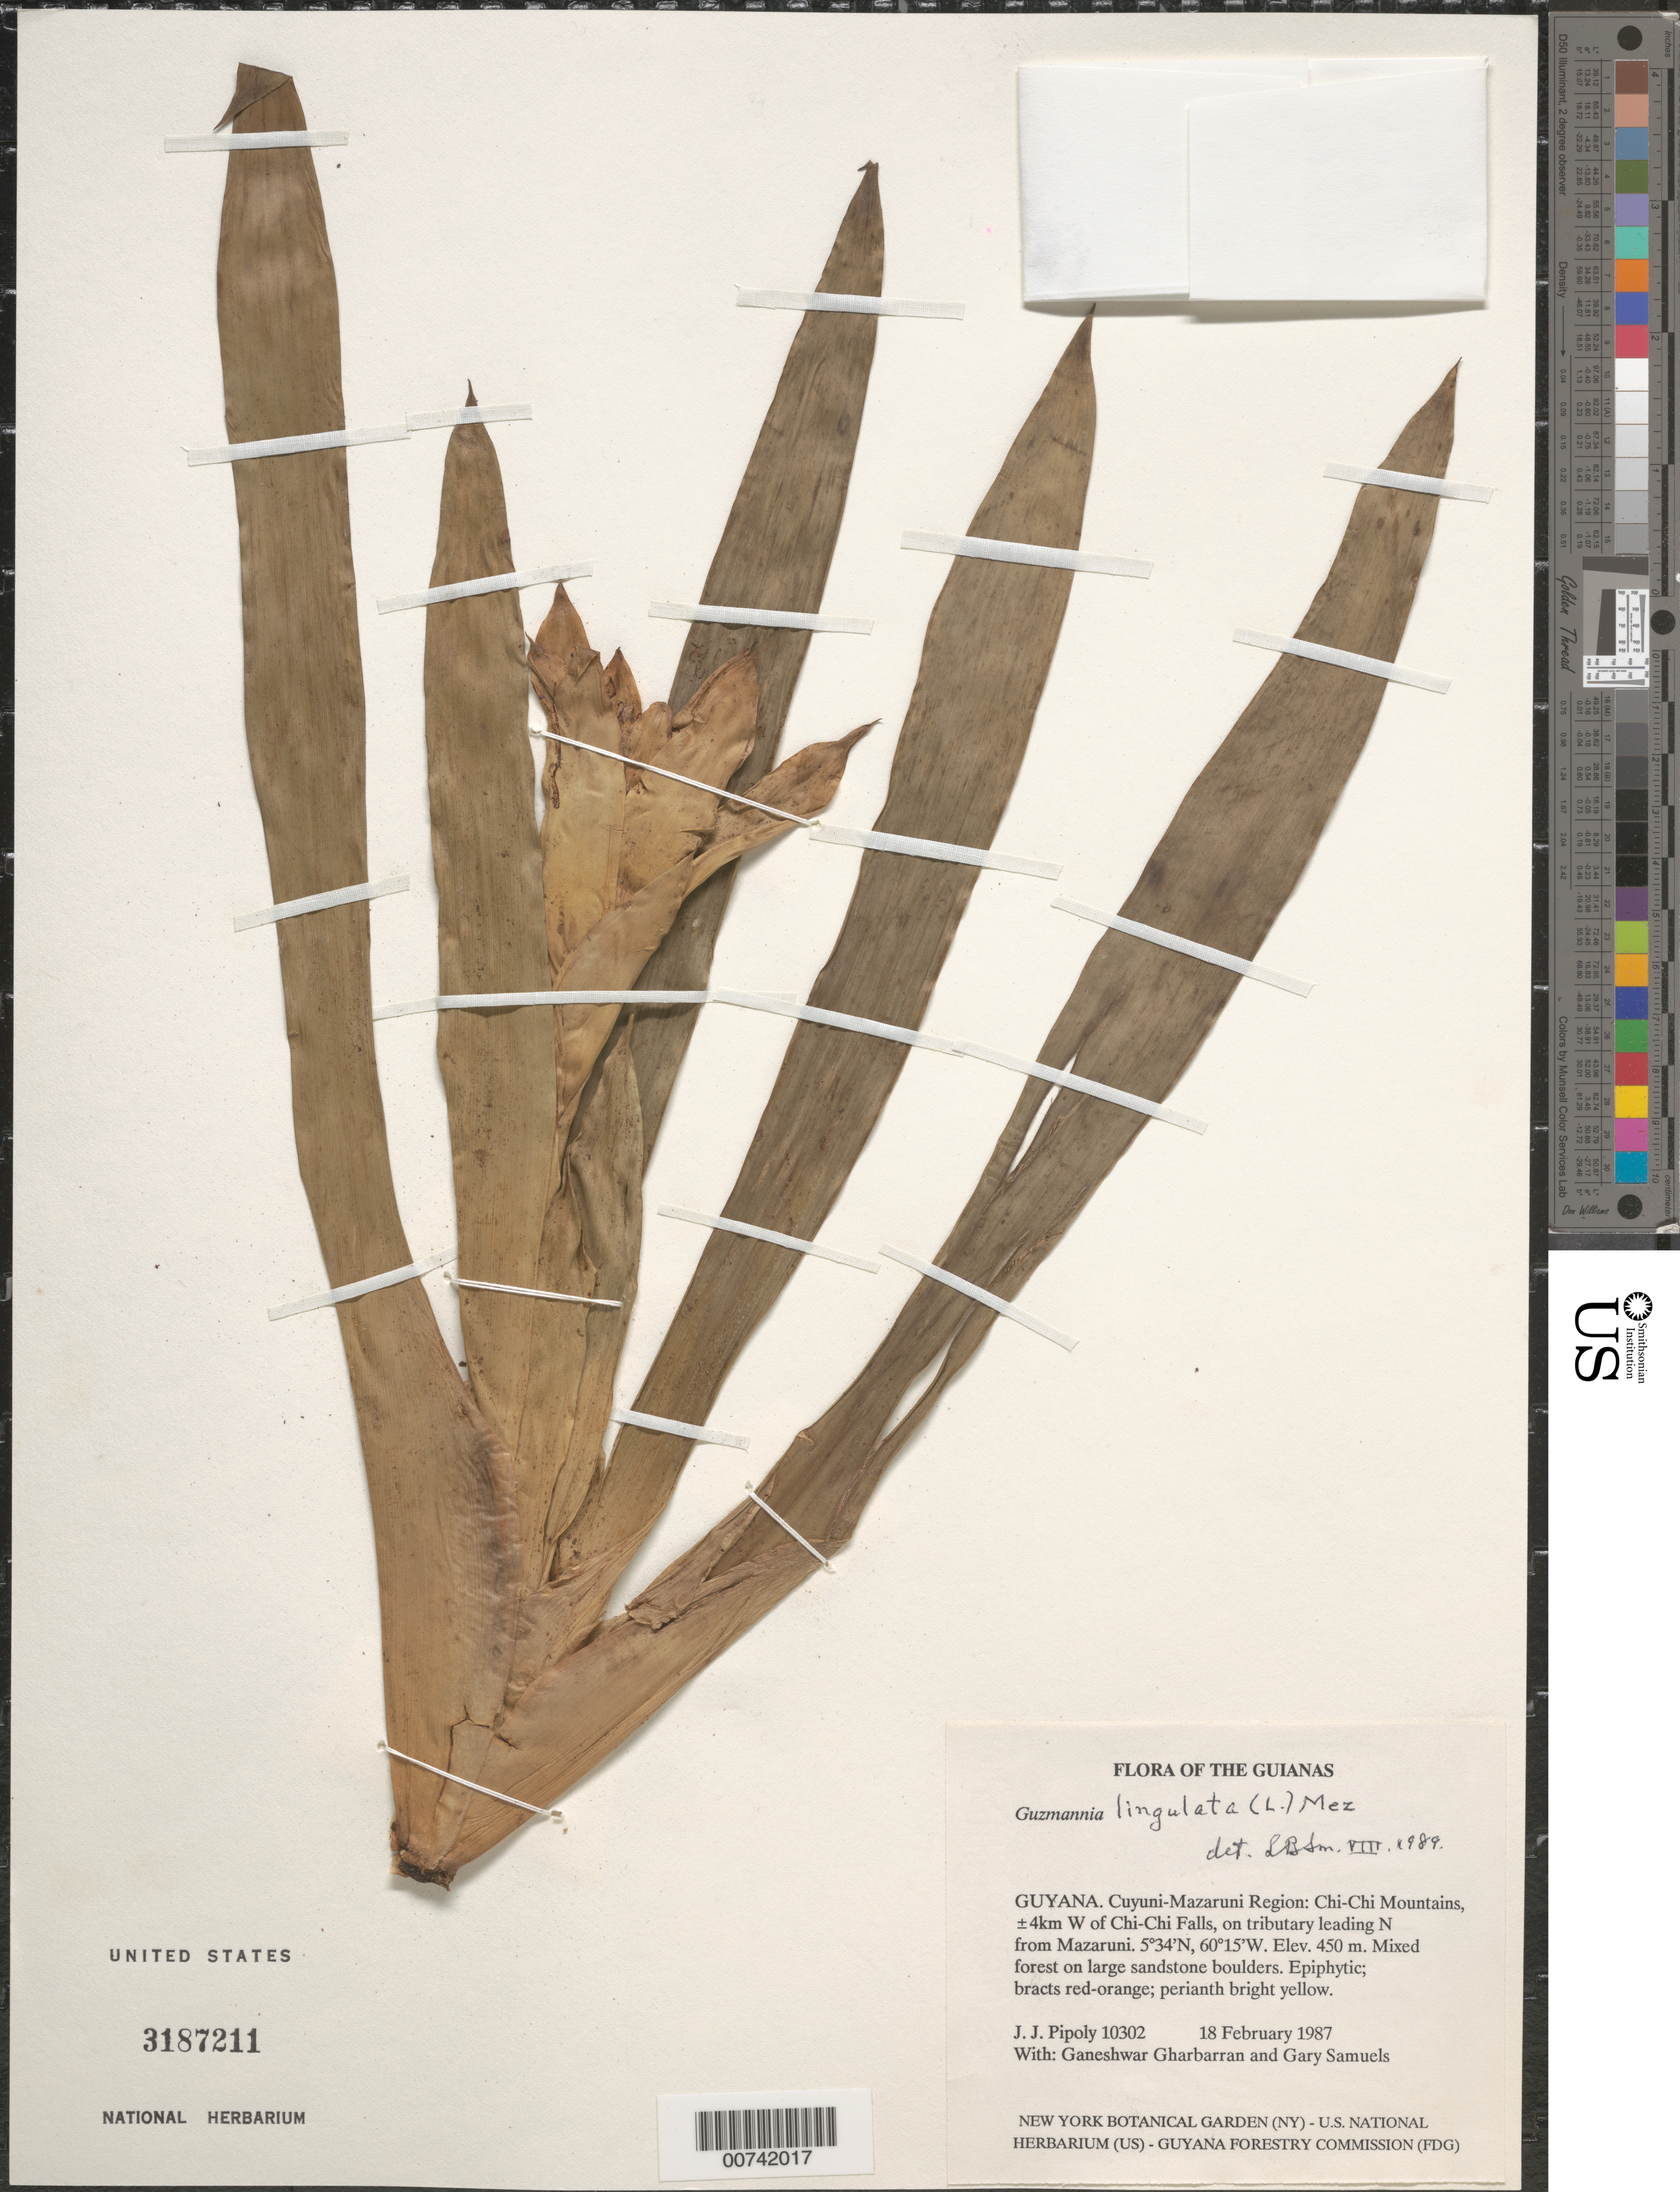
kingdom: Plantae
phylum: Tracheophyta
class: Liliopsida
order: Poales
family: Bromeliaceae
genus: Guzmania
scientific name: Guzmania lingulata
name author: (L.) Mez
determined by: Smith, Lyman B., (US), NMNH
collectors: J. J. Pipoly, G. Gharbarran & G. Samuels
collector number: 10302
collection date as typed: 18 February 1987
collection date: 1987-02-18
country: Guyana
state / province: Cuyuni-Mazaruni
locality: Chi-Chi Mountains, ±4km W of Chi-Chi Falls, on tributary leading N from Mazaruni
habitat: Mixed forest on large sandstone boulders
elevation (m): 450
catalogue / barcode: US 3187211